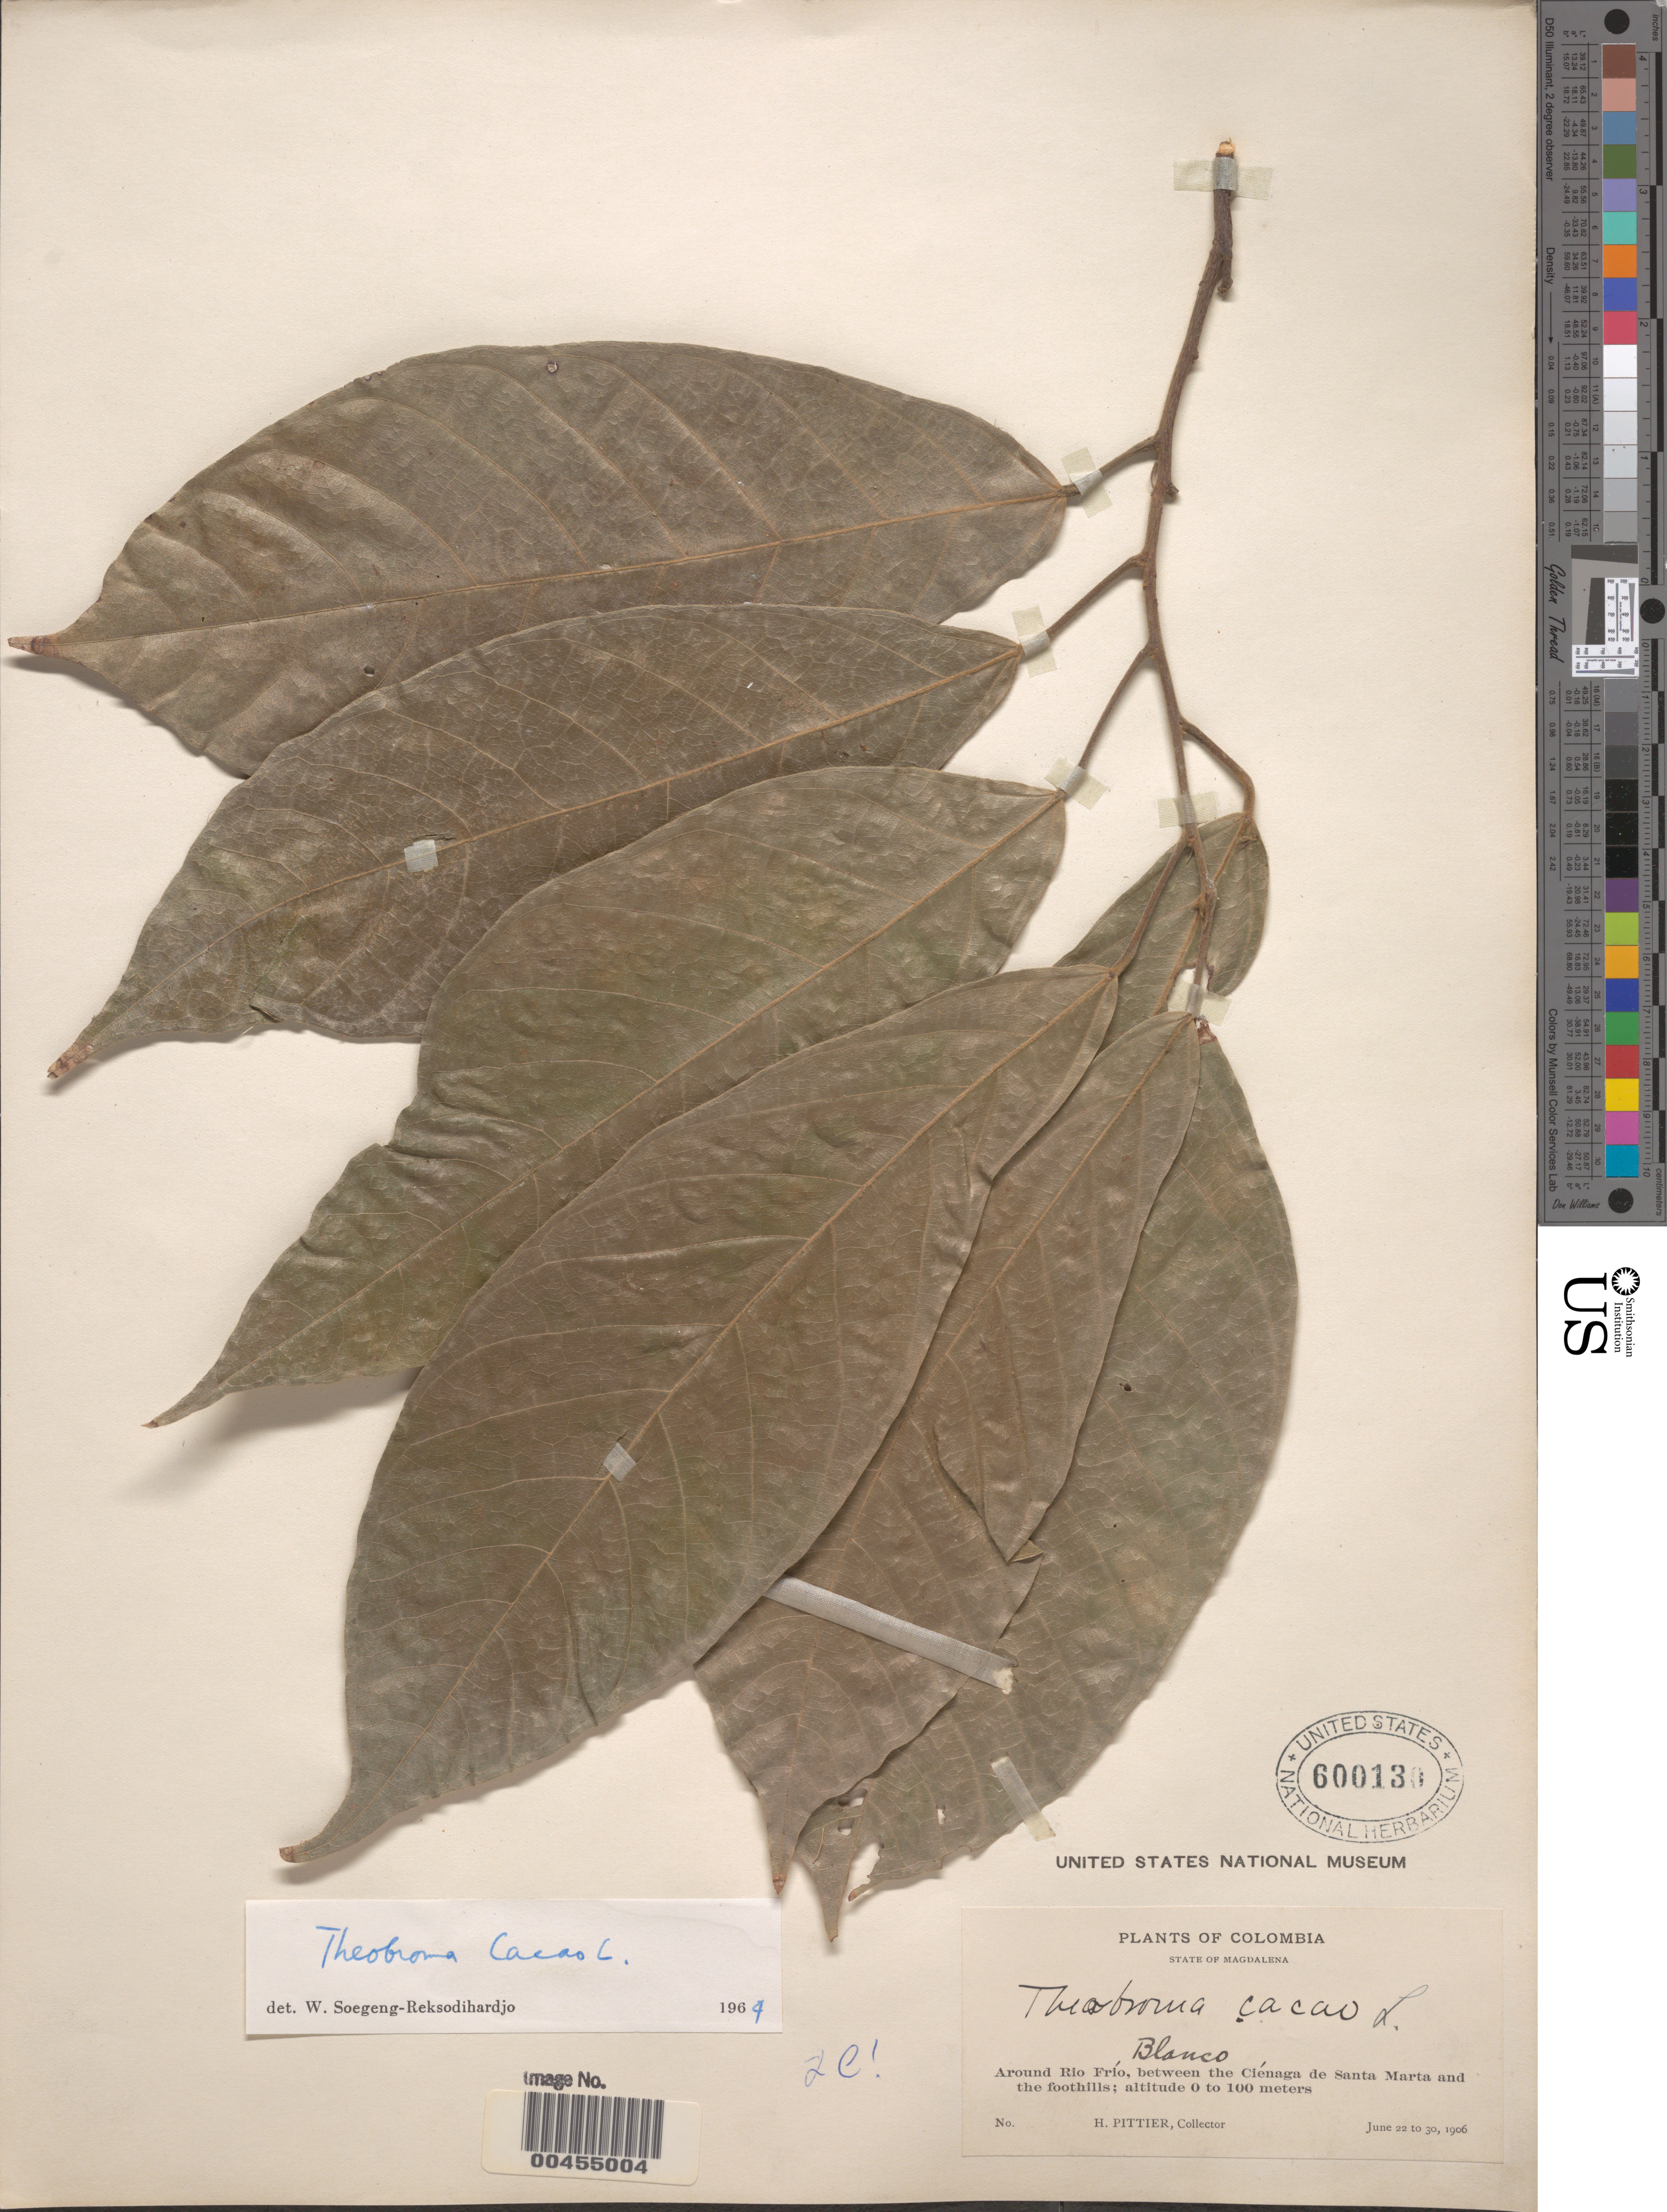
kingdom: Plantae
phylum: Tracheophyta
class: Magnoliopsida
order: Malvales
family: Malvaceae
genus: Theobroma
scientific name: Theobroma cacao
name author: L.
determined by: Soegeng-Reksodihardjo, W.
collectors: H. F. Pittier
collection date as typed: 22 Jun 1906 to 30 Jun 1906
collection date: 1906-06-22/1906-06-30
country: Colombia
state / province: Magdalena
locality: Río FRío, between Cíenaga de Santa Maria and the foothills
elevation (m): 0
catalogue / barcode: US 600130